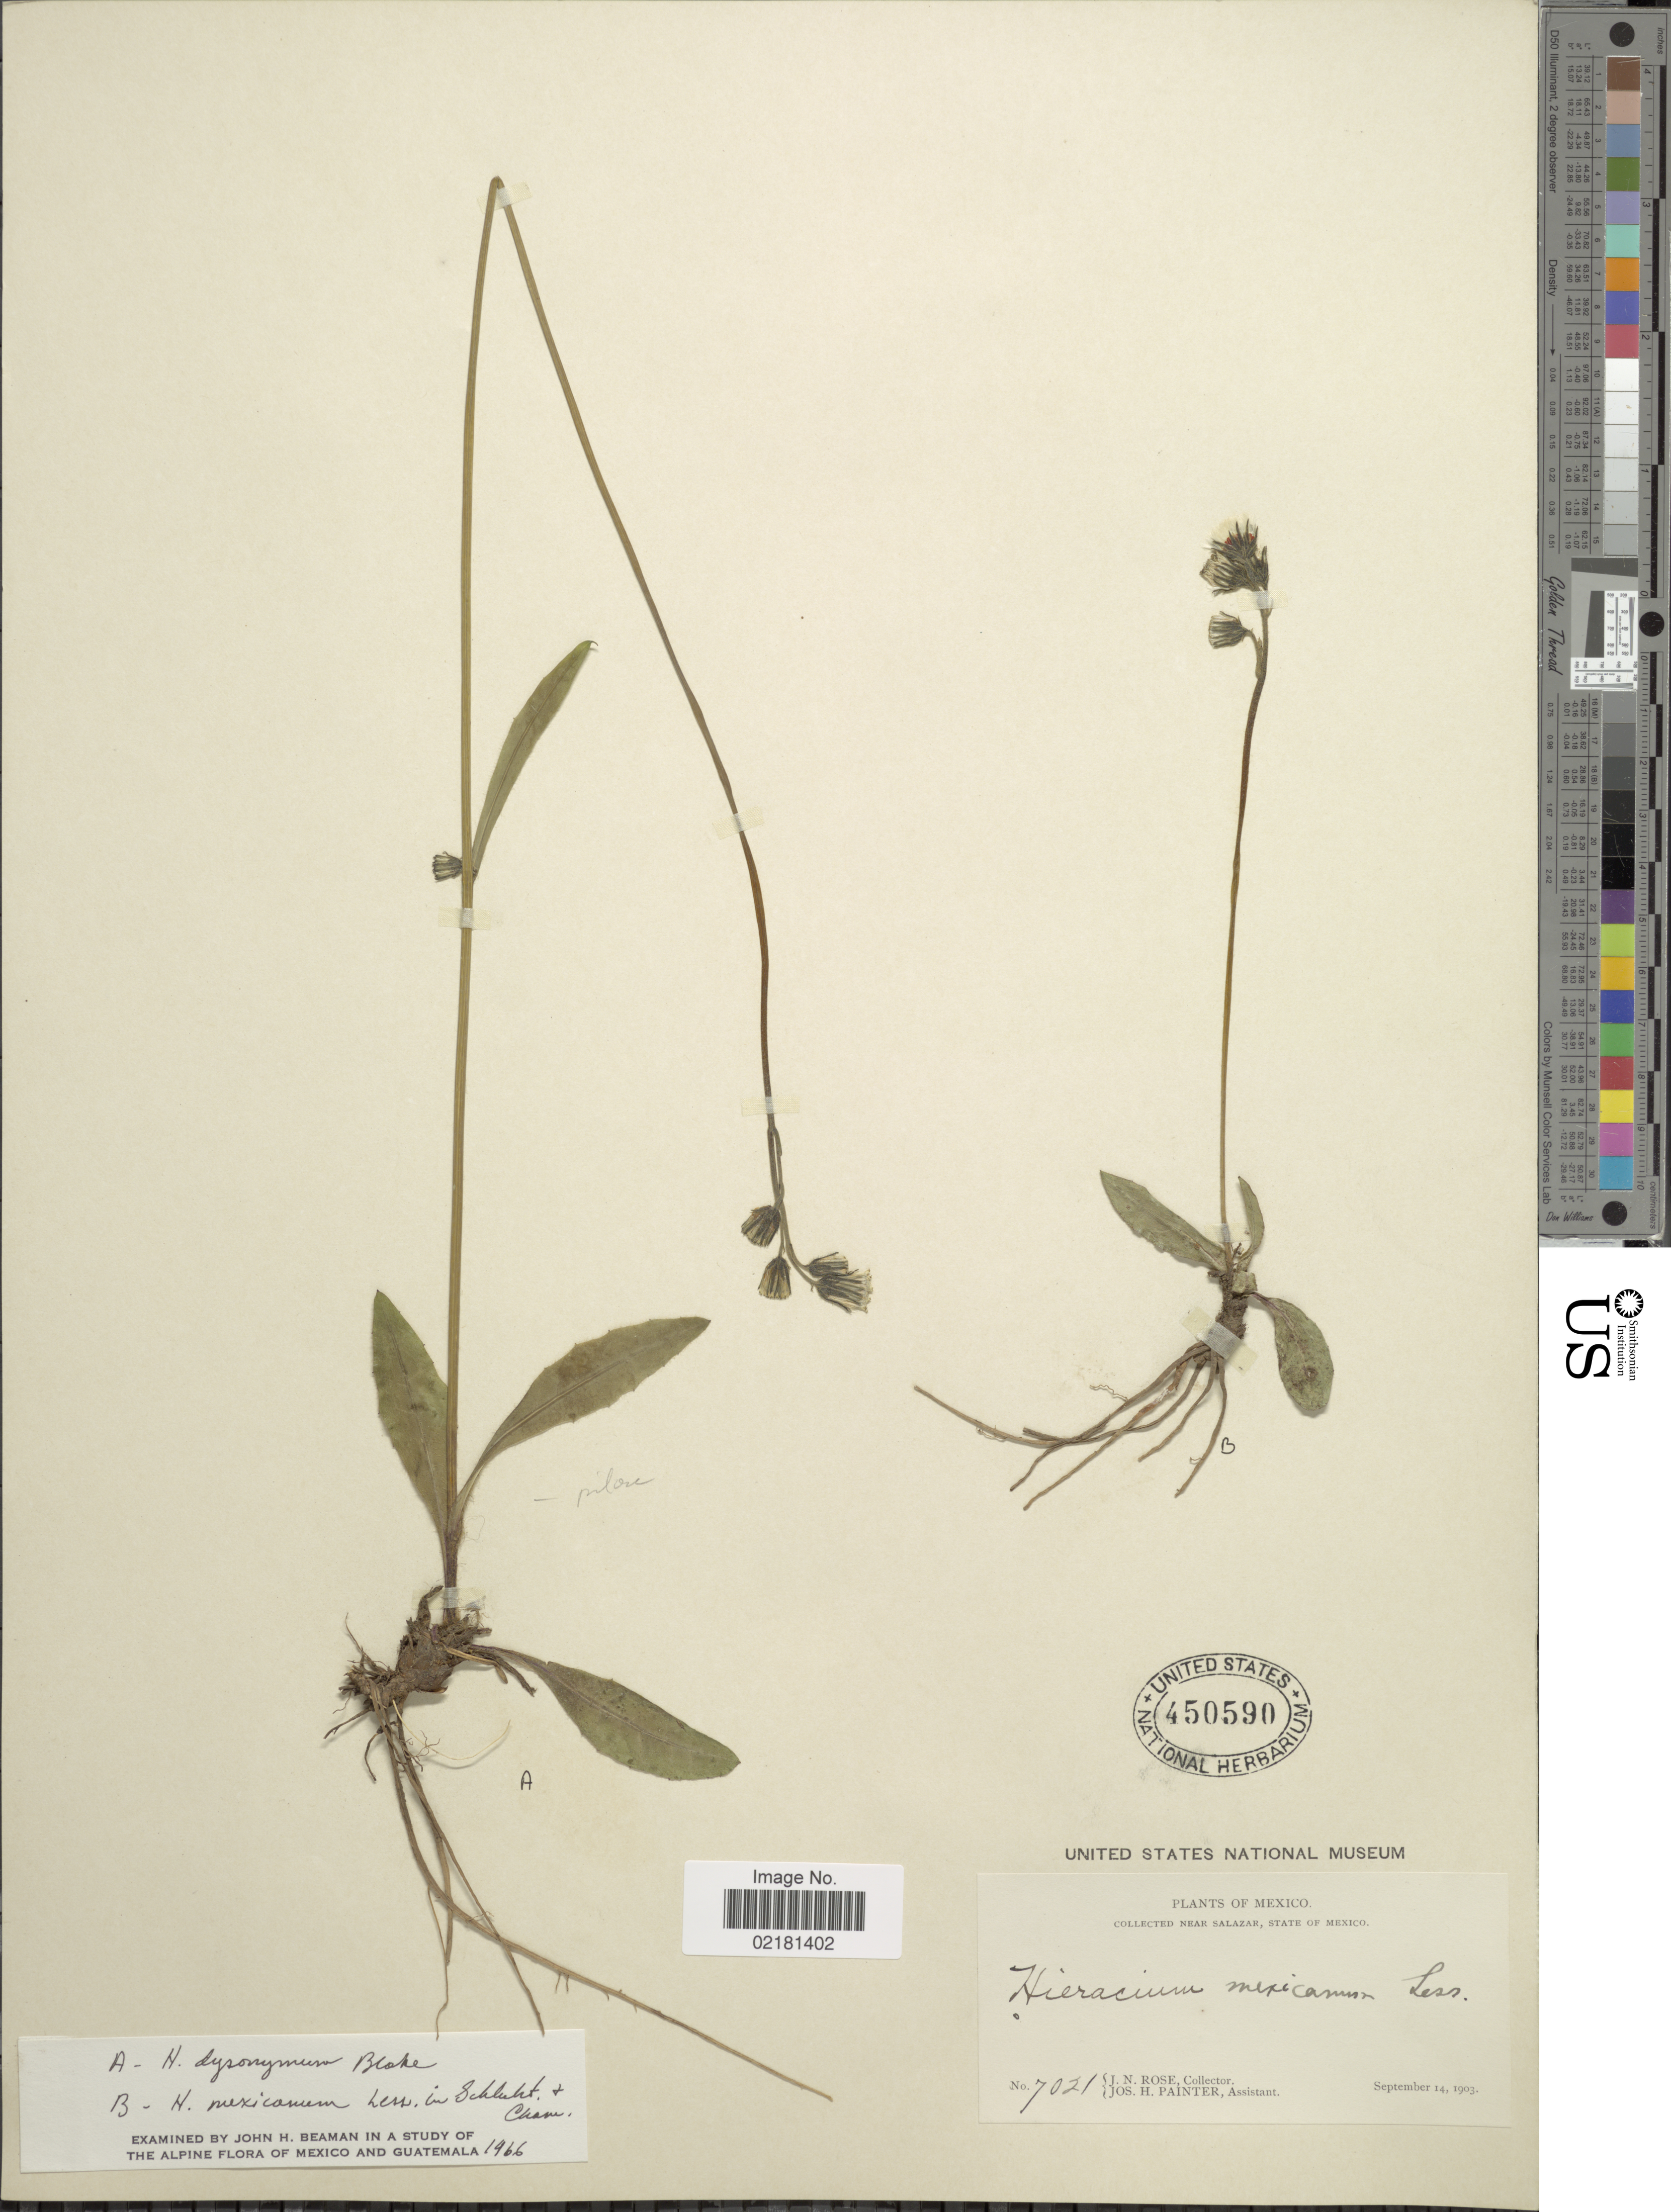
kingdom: Plantae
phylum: Tracheophyta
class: Magnoliopsida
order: Asterales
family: Asteraceae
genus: Hieracium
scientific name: Hieracium dysonymum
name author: S.F. Blake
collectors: J. N. Rose & R. Hay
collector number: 7021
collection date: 1903-09-14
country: Mexico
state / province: México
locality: Near Salazar.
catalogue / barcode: US 450590